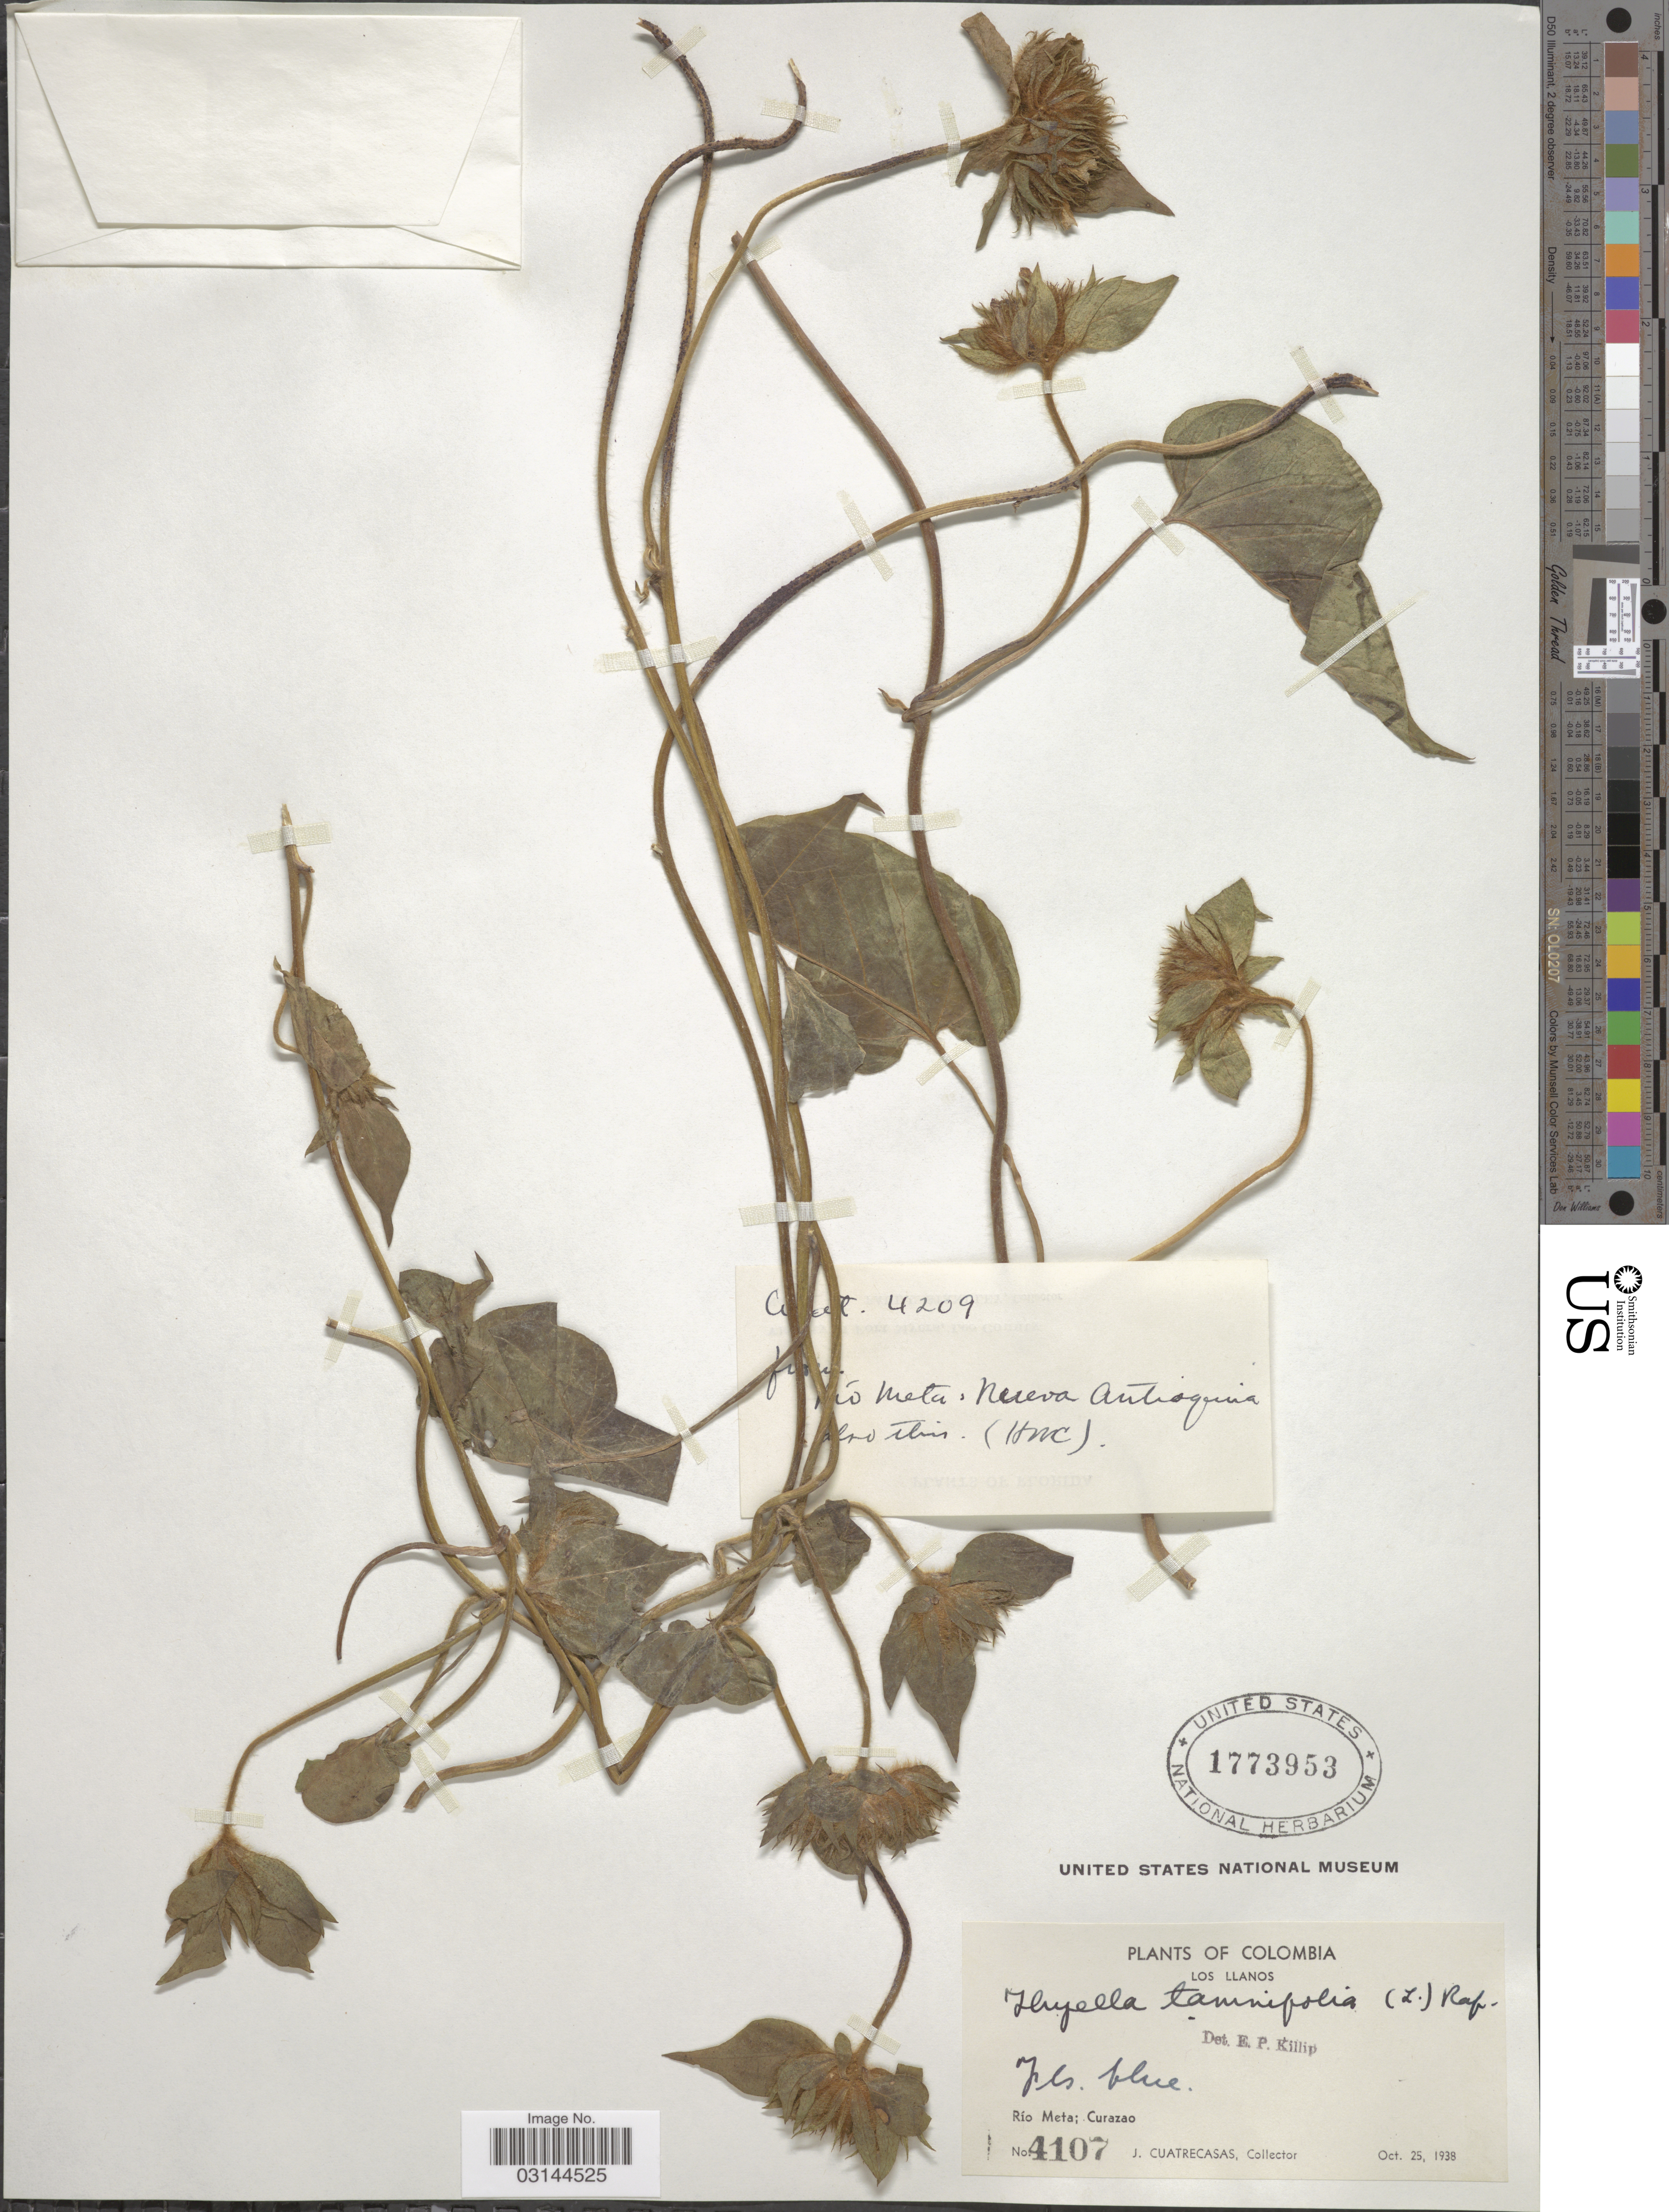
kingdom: Plantae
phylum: Tracheophyta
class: Magnoliopsida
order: Solanales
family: Convolvulaceae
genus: Jacquemontia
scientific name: Jacquemontia tamnifolia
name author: (L.) Griseb.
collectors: J. Cuatrecasas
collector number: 4107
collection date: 1938-10-25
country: Colombia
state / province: Meta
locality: Los Llanos. Río Meta; Curazao.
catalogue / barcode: US 1773953